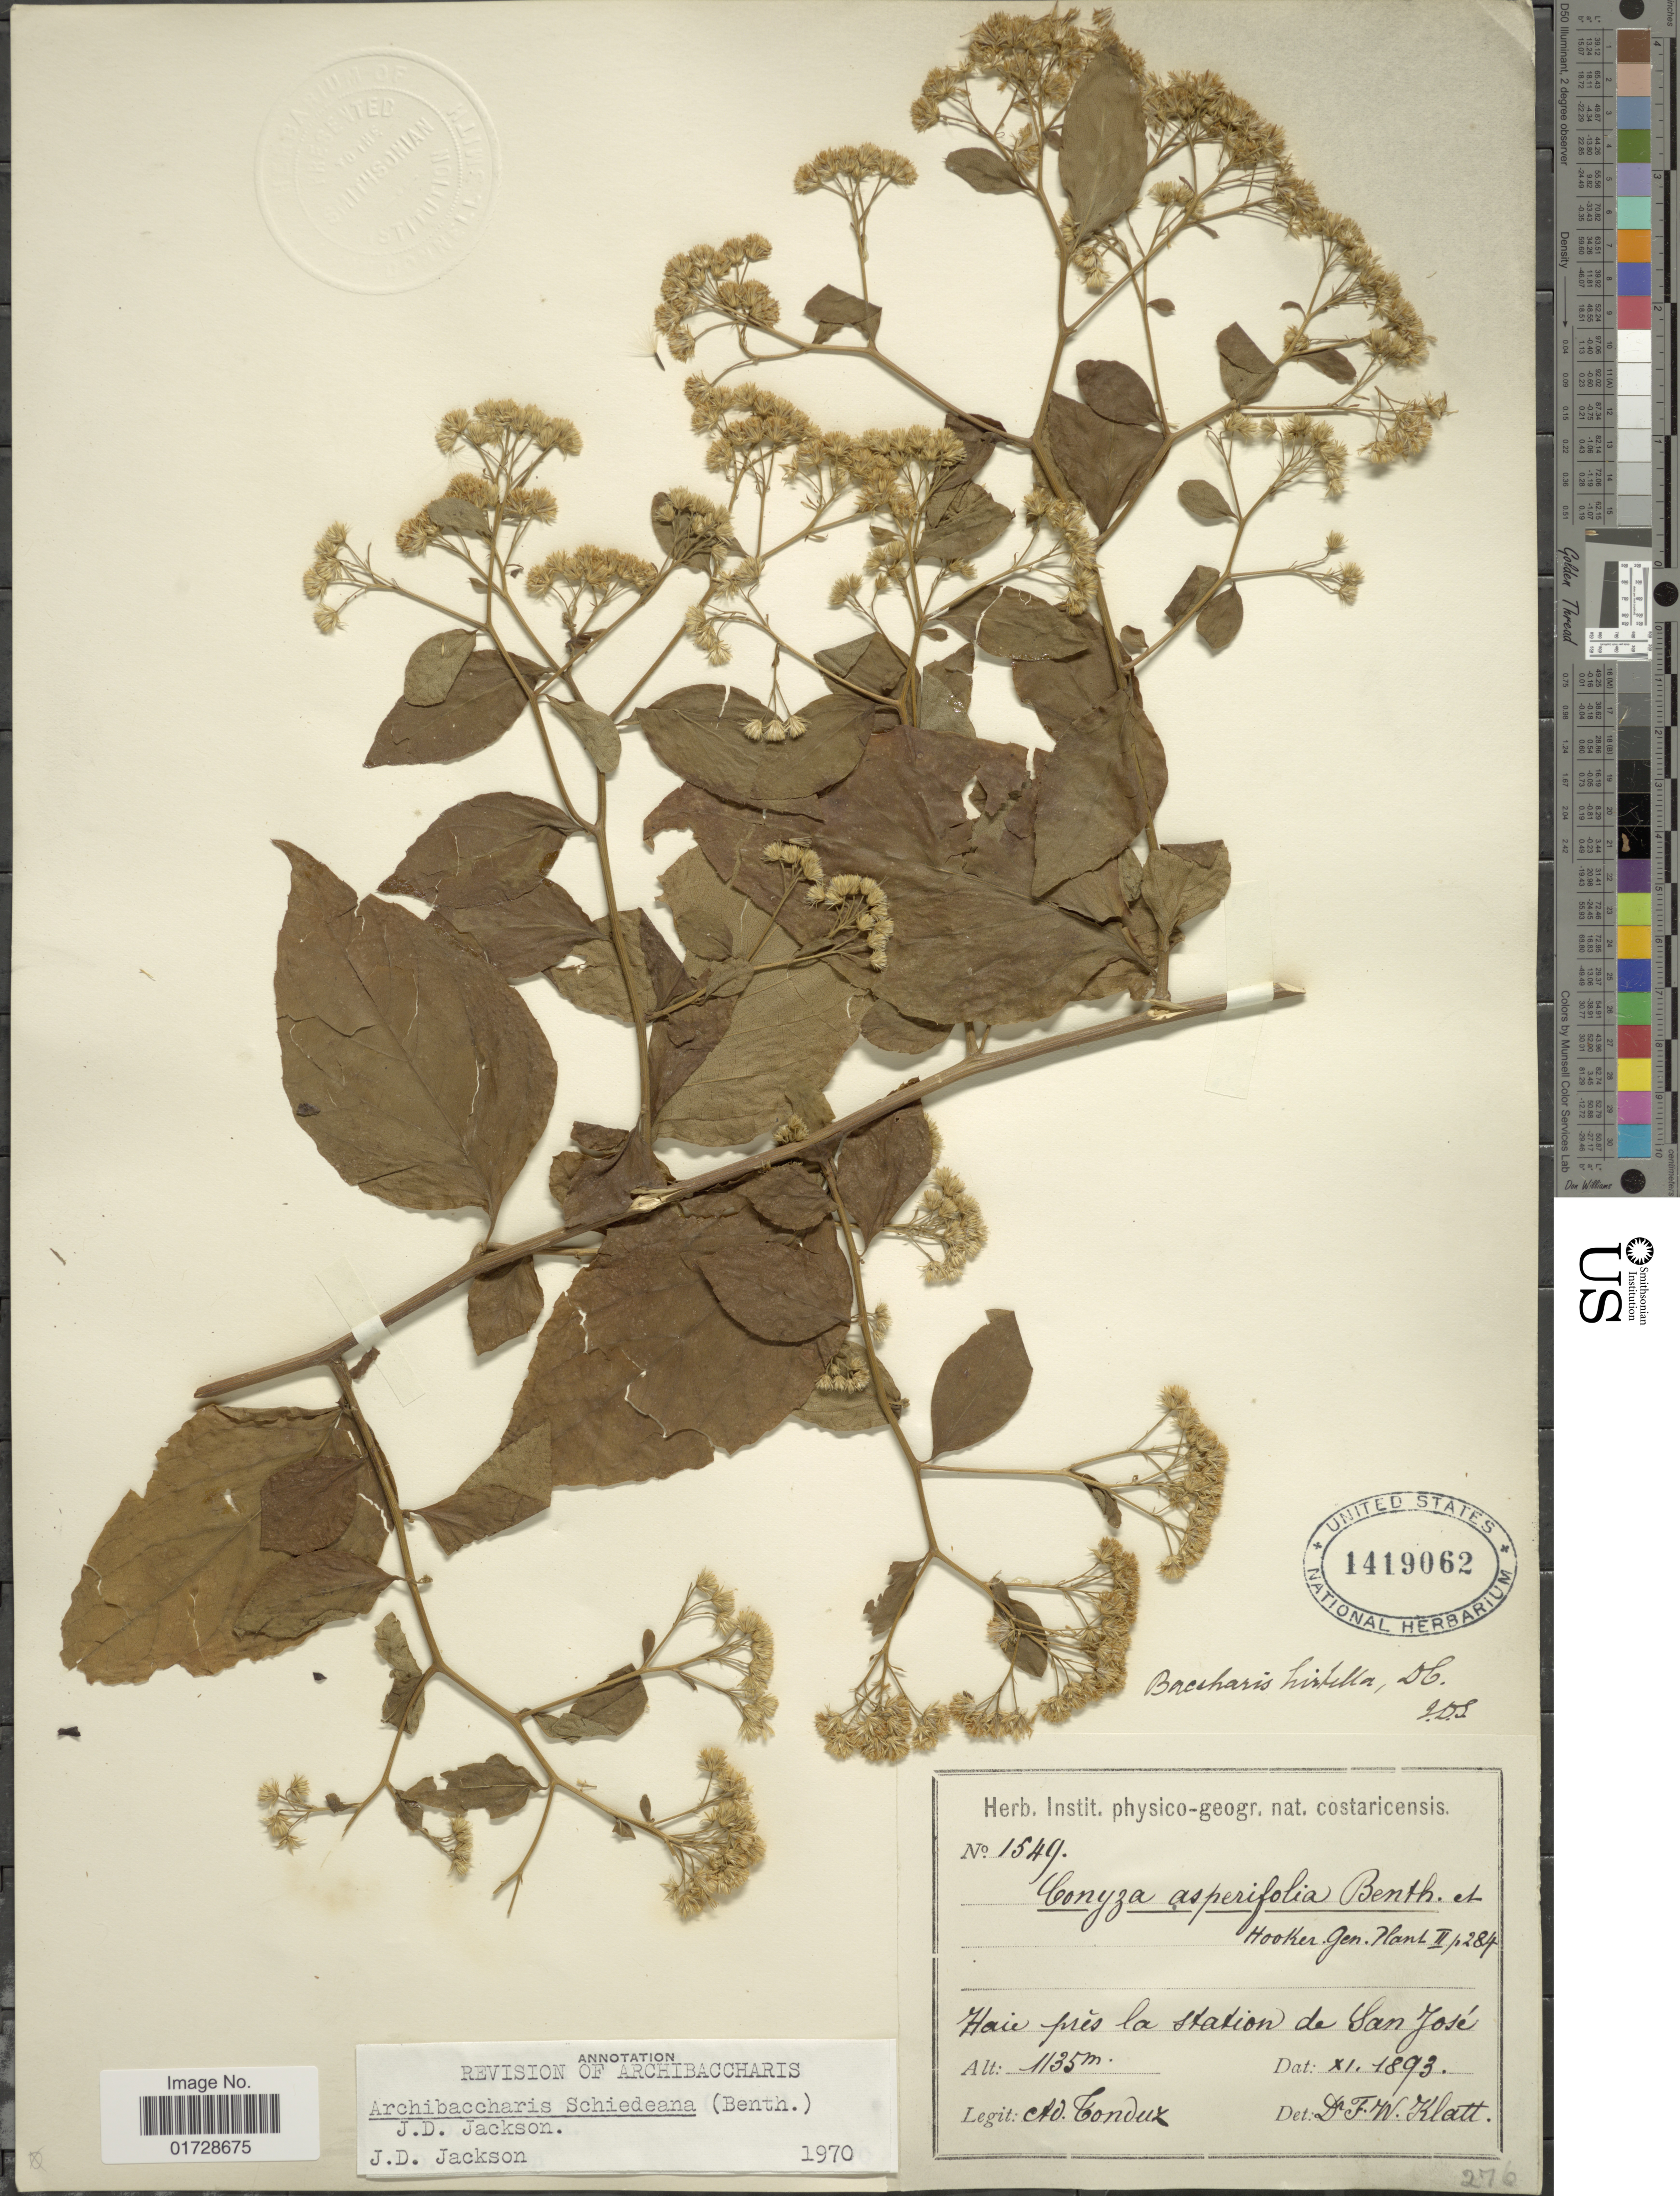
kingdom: Plantae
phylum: Tracheophyta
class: Magnoliopsida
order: Asterales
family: Asteraceae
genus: Archibaccharis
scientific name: Archibaccharis schiedeana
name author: (Benth.) J.D. Jacks.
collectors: A. Tonduz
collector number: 1549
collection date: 1893-11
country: Costa Rica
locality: Haie pres la station de San Jose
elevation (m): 1135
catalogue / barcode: US 1419062